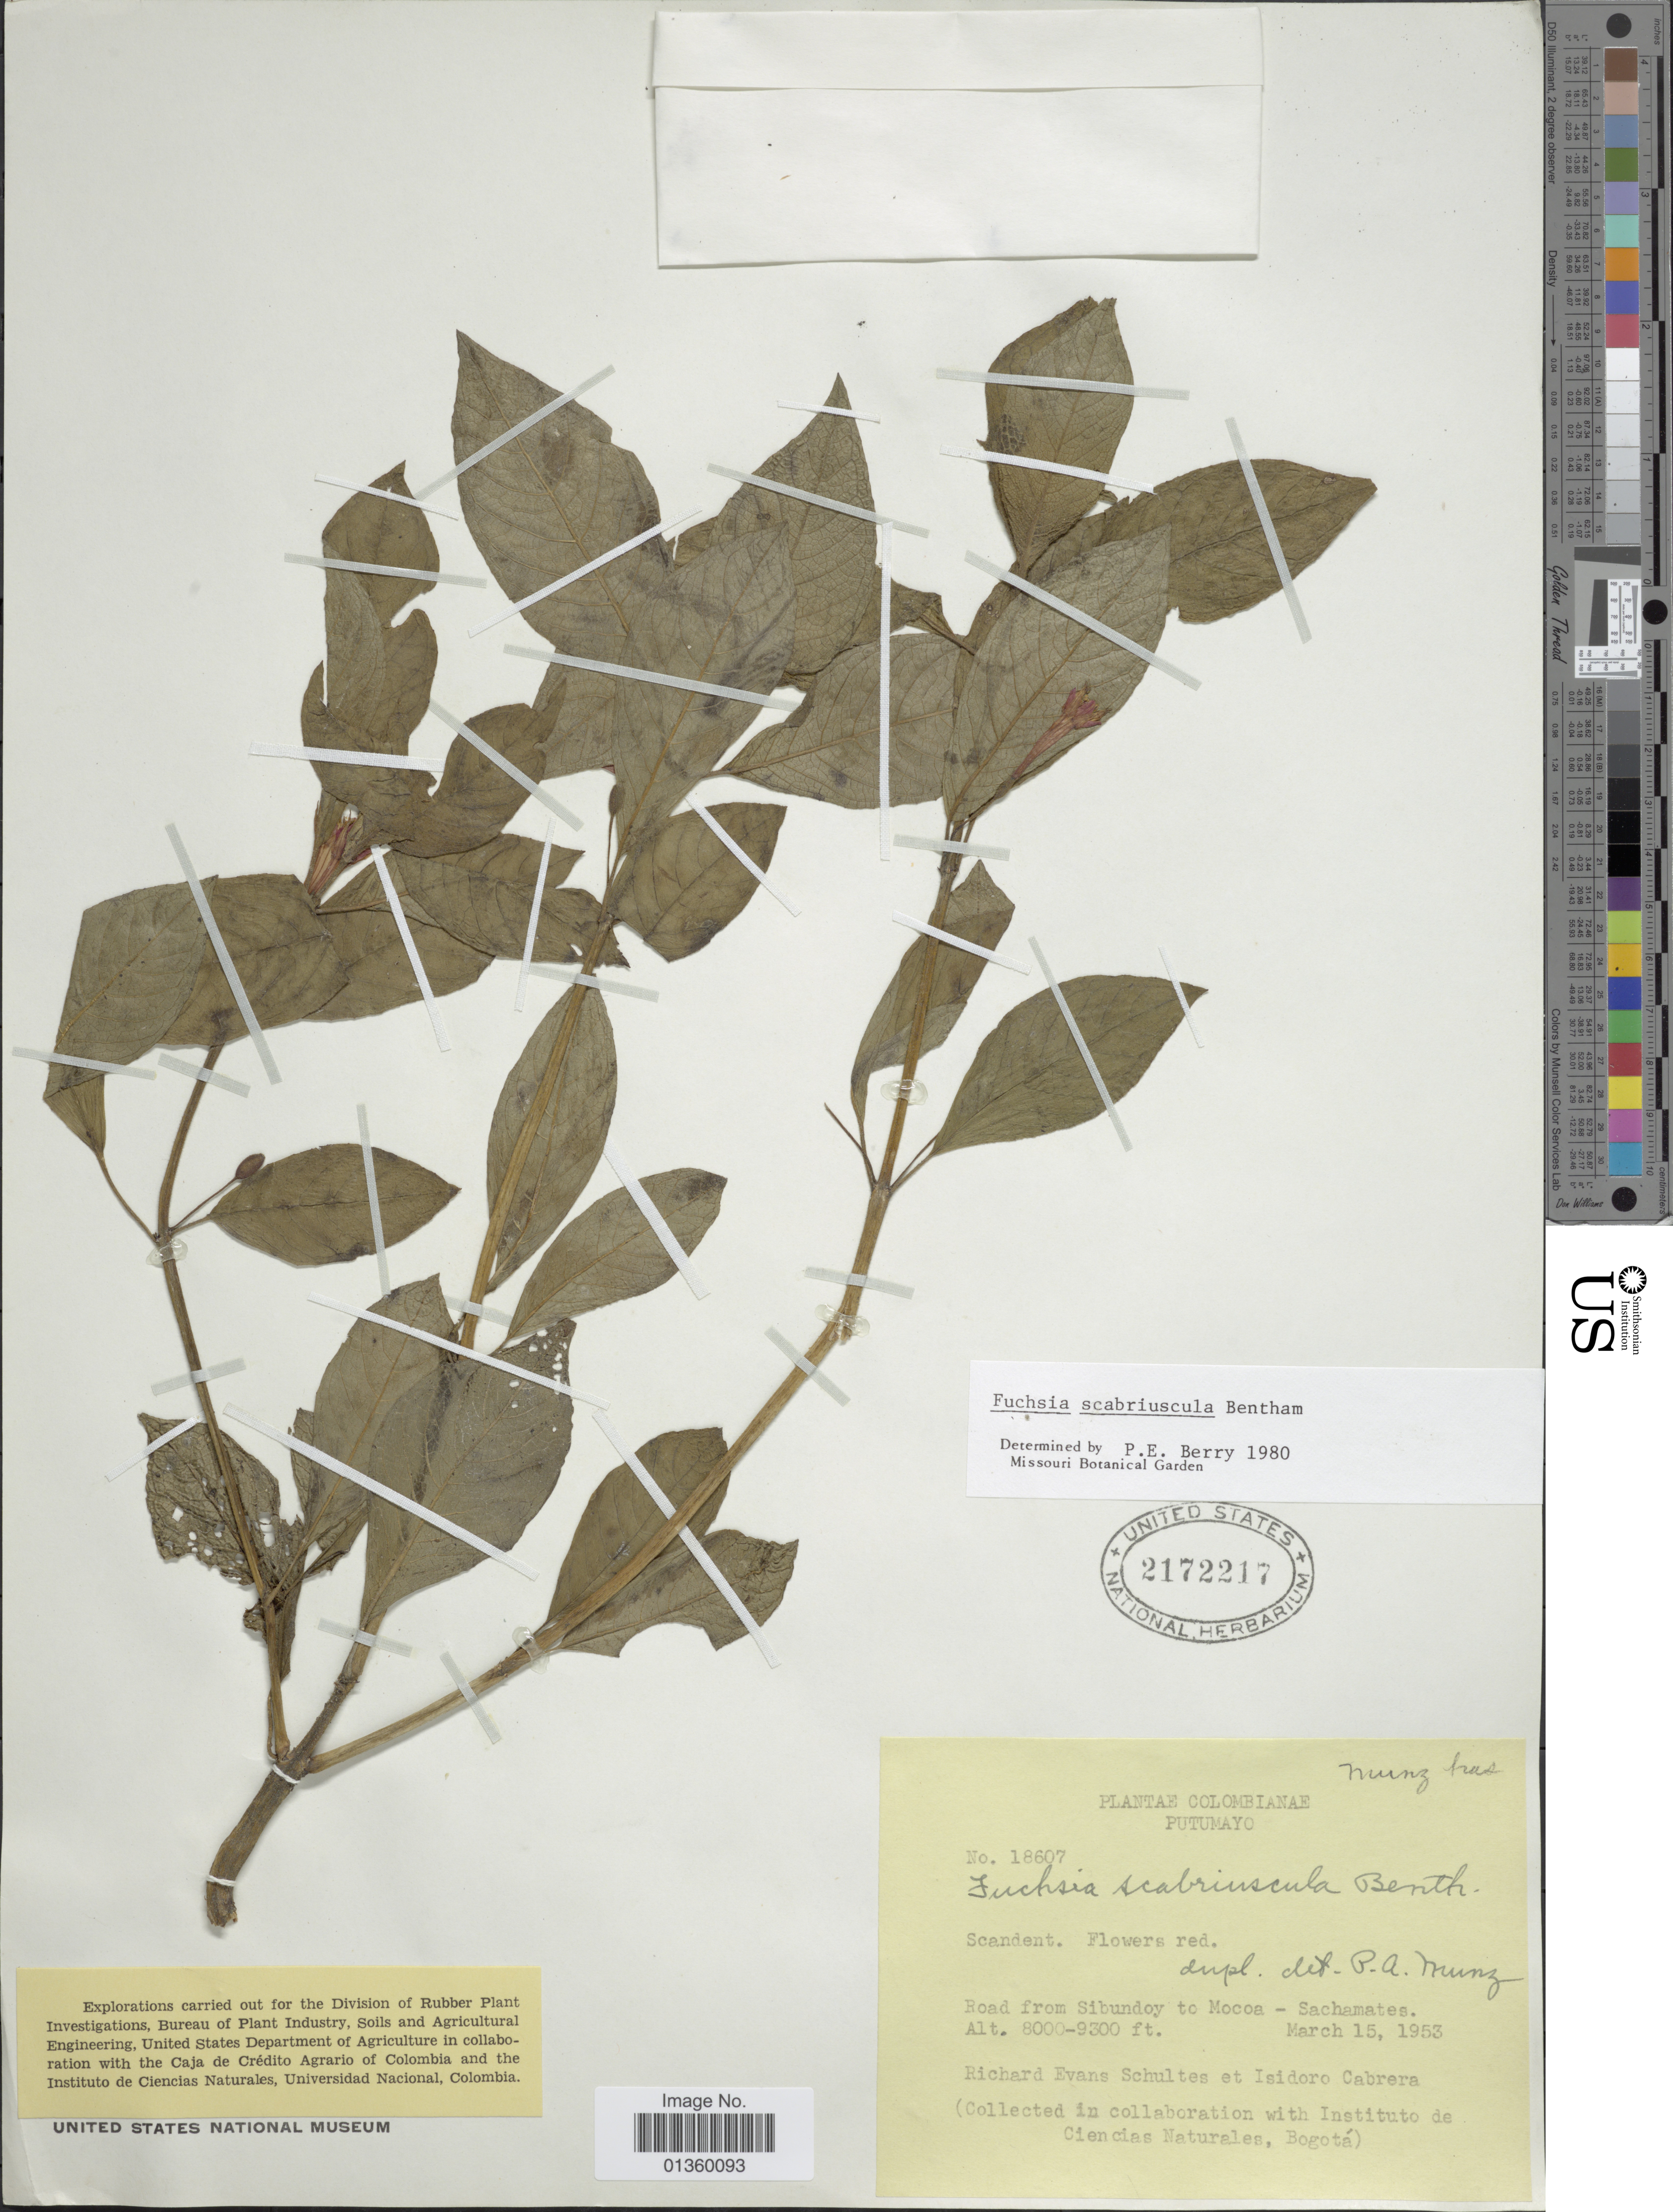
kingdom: Plantae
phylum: Tracheophyta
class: Magnoliopsida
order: Myrtales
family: Onagraceae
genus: Fuchsia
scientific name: Fuchsia scabriuscula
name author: Benth.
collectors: R. E. Schultes & I. Cabrera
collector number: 18607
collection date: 1953-03-15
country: Colombia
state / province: Putumayo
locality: Road from Sibundoy to Moccoa - Sachamates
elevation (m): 2438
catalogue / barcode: US 2172217